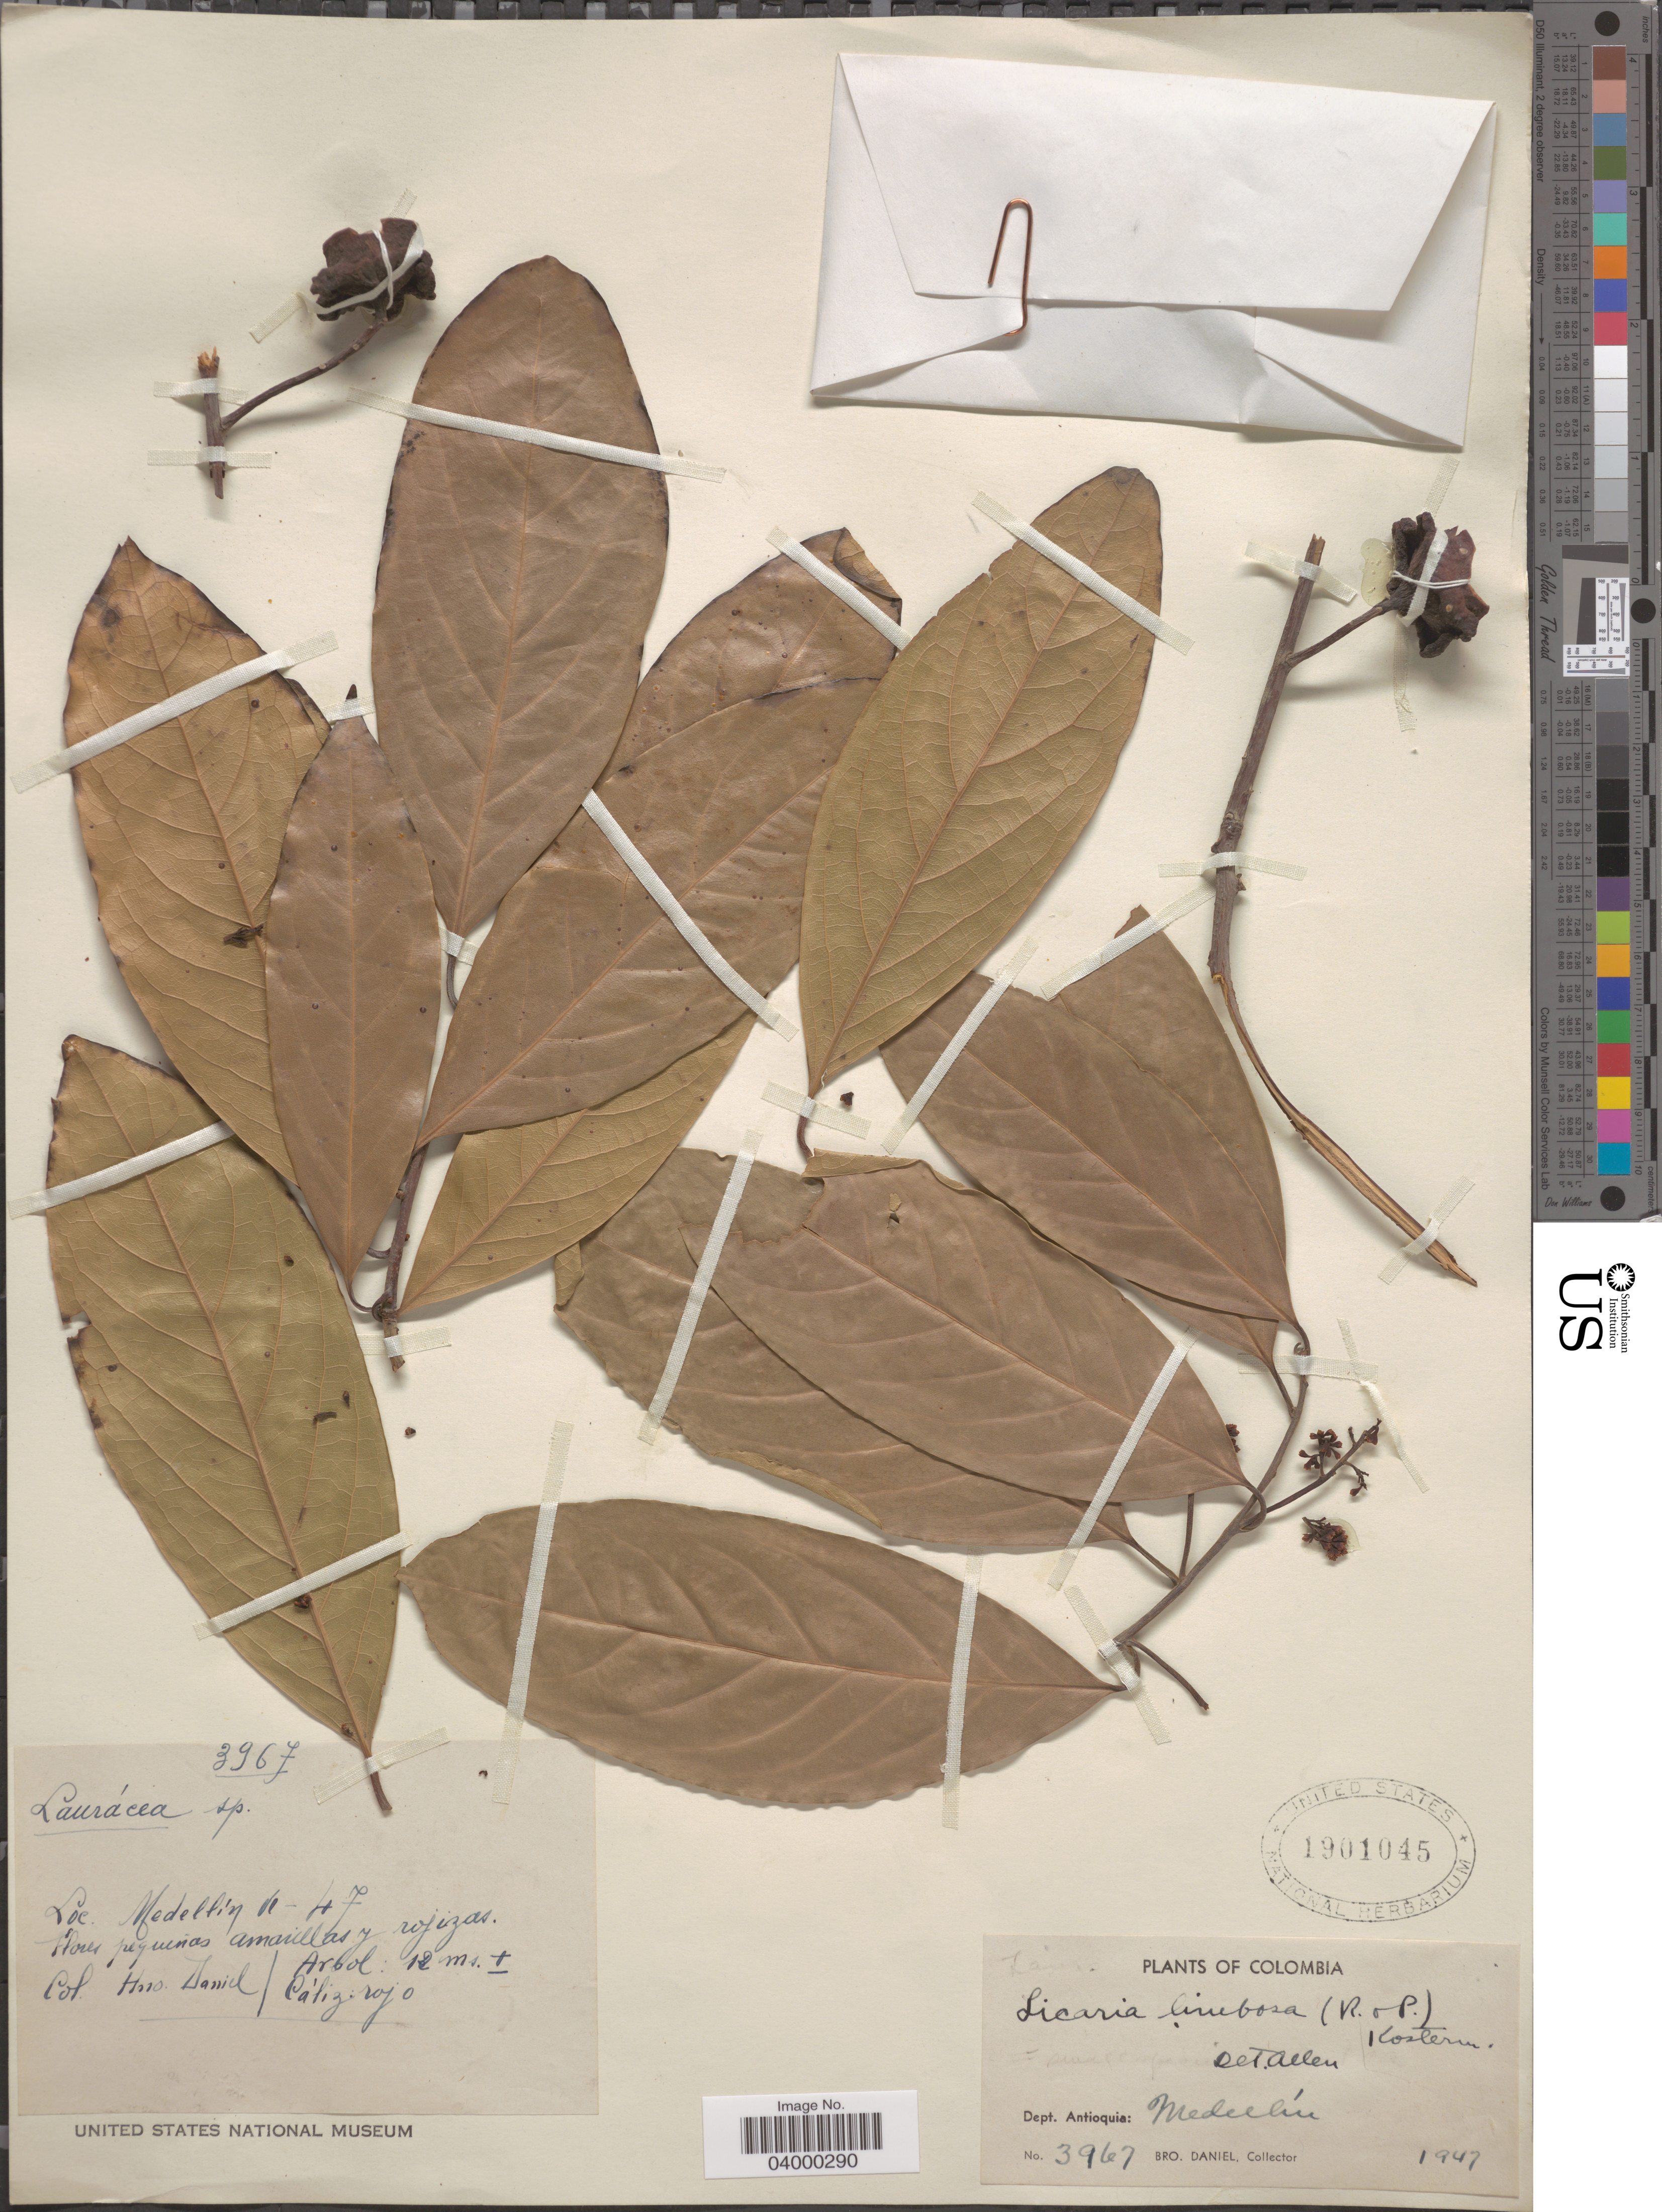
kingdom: Plantae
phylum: Tracheophyta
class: Magnoliopsida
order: Laurales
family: Lauraceae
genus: Licaria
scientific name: Licaria limbosa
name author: (Ruiz & Pav.) Kosterm.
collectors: Bro. Daniel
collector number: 3967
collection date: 1947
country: Colombia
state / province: Antioquia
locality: Dept. Antioquia: Medellín.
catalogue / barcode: US 1901045